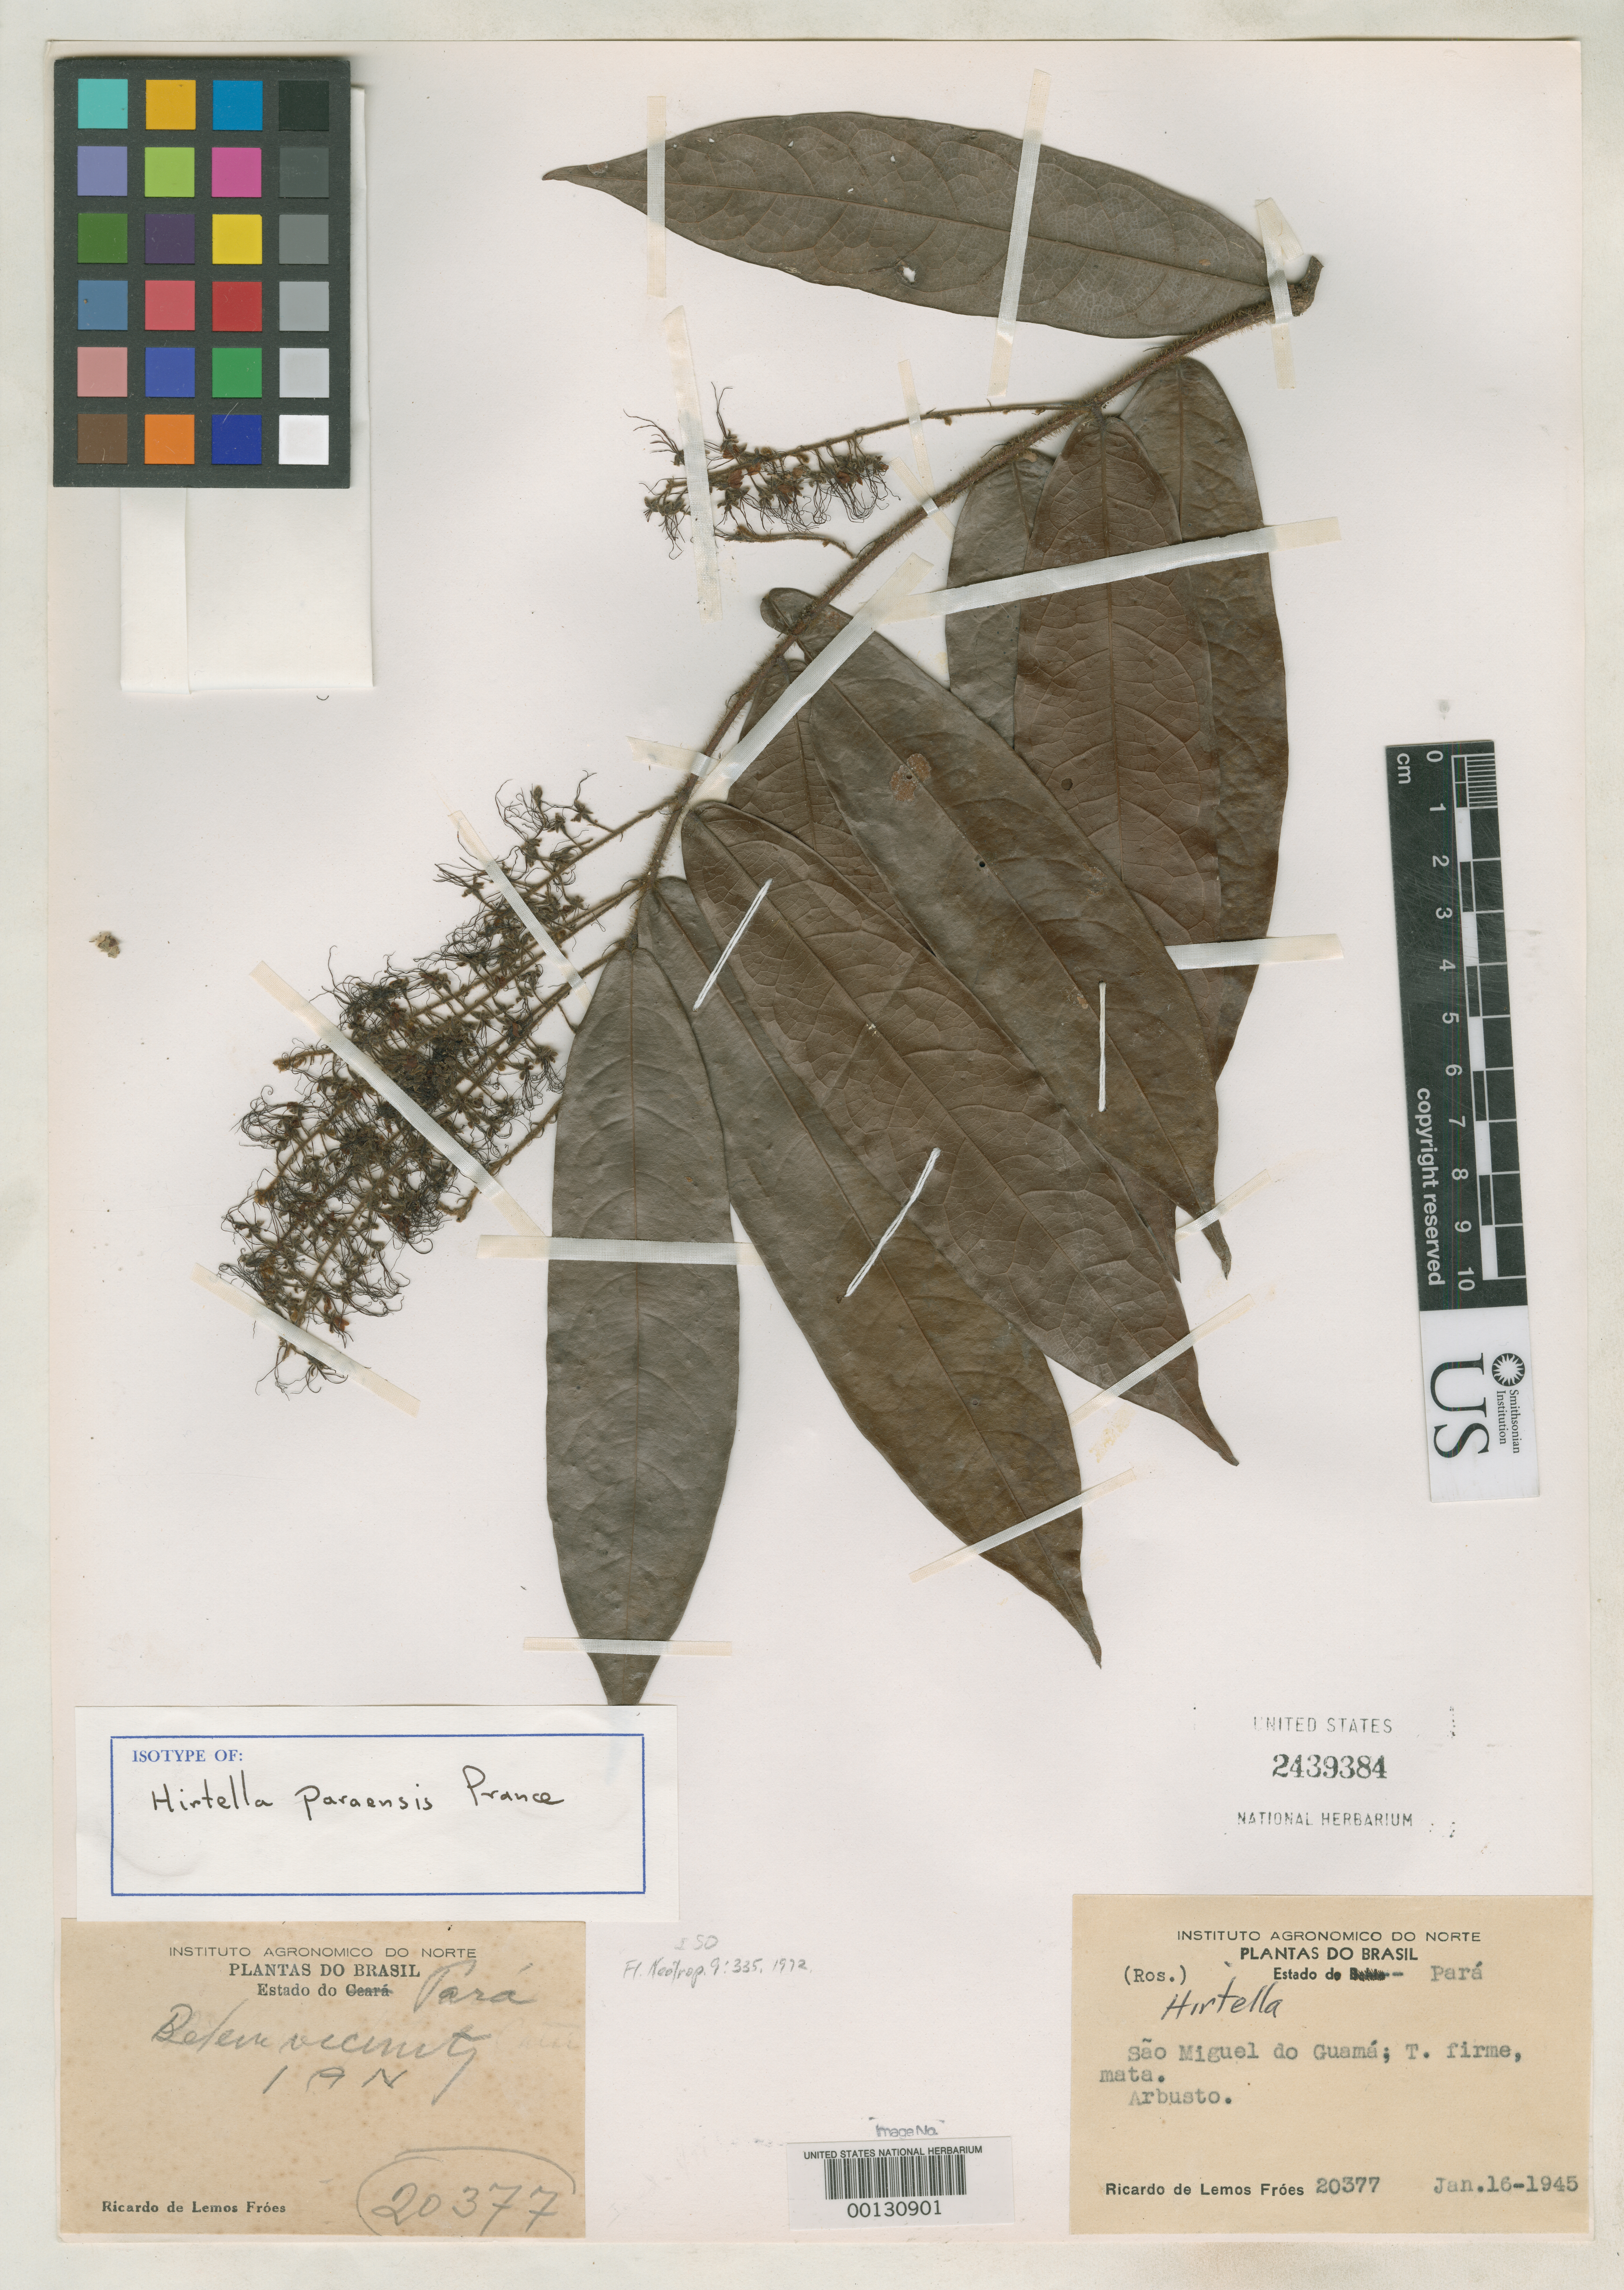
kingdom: Plantae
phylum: Tracheophyta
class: Magnoliopsida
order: Malpighiales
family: Chrysobalanaceae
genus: Hirtella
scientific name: Hirtella paraensis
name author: Prance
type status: Isotype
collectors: R. L. Fróes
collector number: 20377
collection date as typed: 16 Jan 1945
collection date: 1945-01-16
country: Brazil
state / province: Pará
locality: Sao Miguel do Guama.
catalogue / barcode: US 2439384